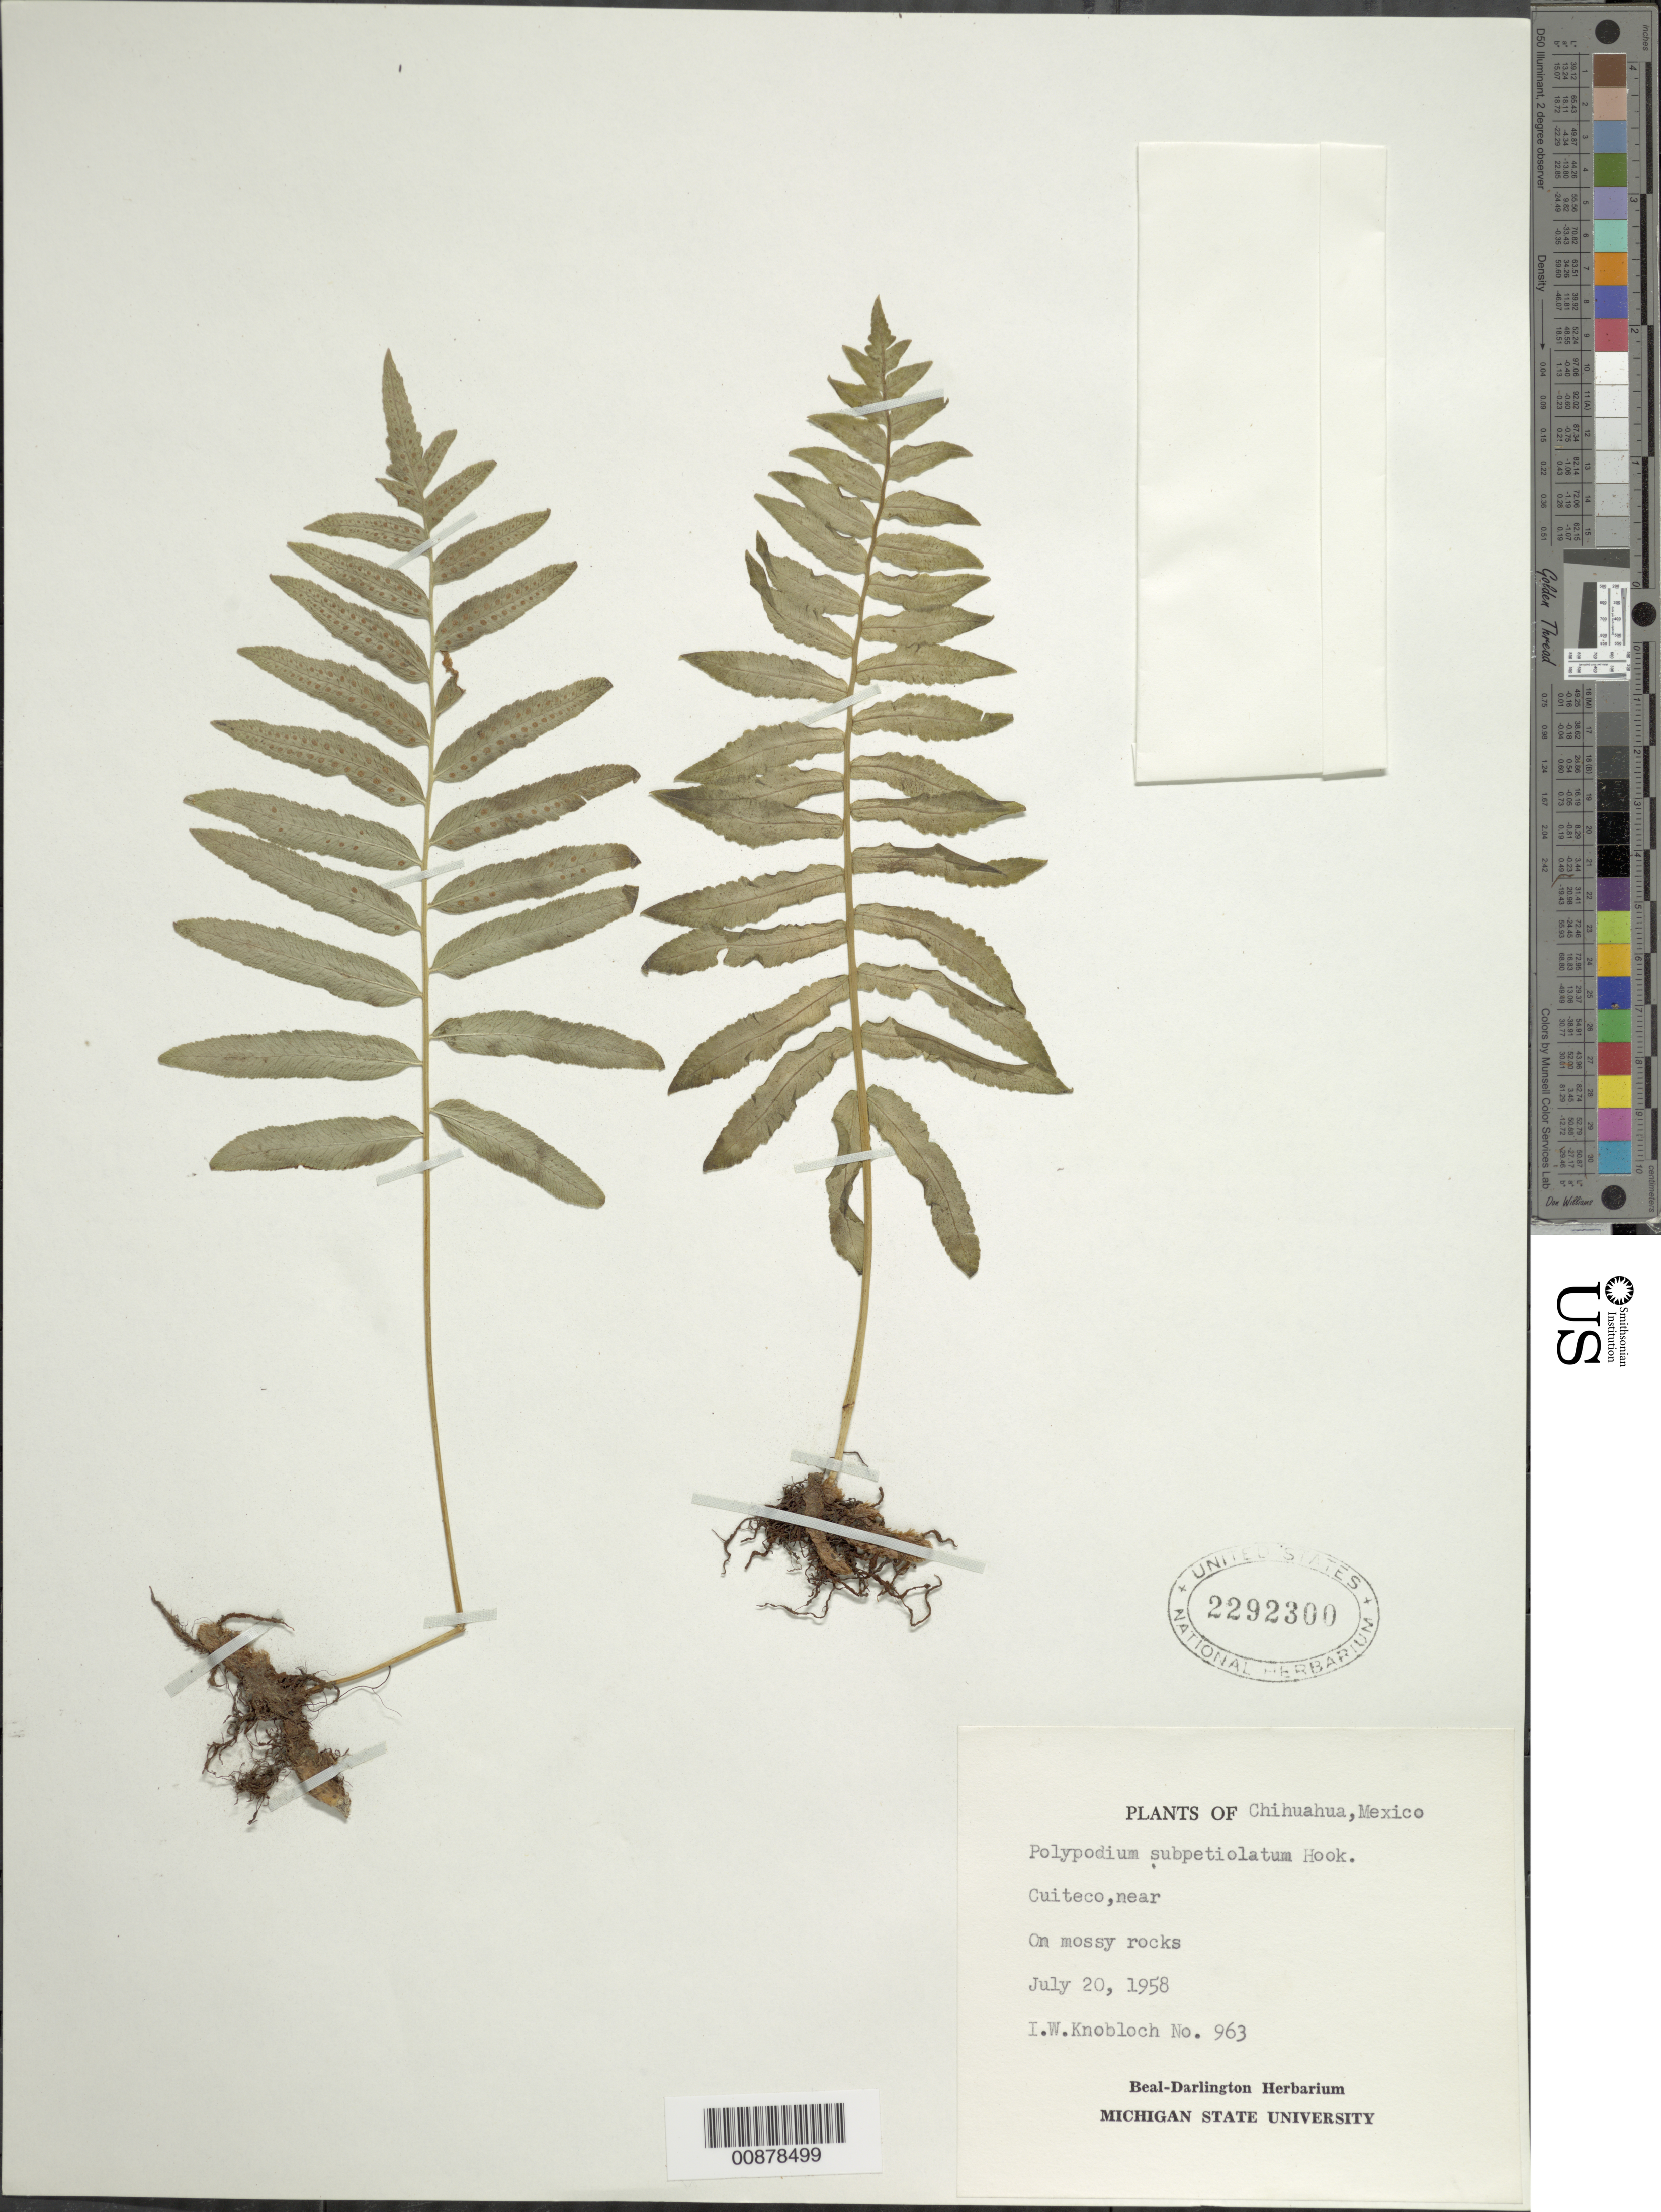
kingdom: Plantae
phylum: Tracheophyta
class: Polypodiopsida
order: Polypodiales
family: Polypodiaceae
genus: Polypodium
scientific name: Polypodium subpetiolatum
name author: Hook.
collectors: I. W. Knobloch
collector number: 963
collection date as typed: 20 Jul 1958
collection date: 1958-07-20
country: Mexico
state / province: Chihuahua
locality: Near Cuiteco, Chihuahua.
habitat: On mossy rocks.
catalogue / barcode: US 2292300